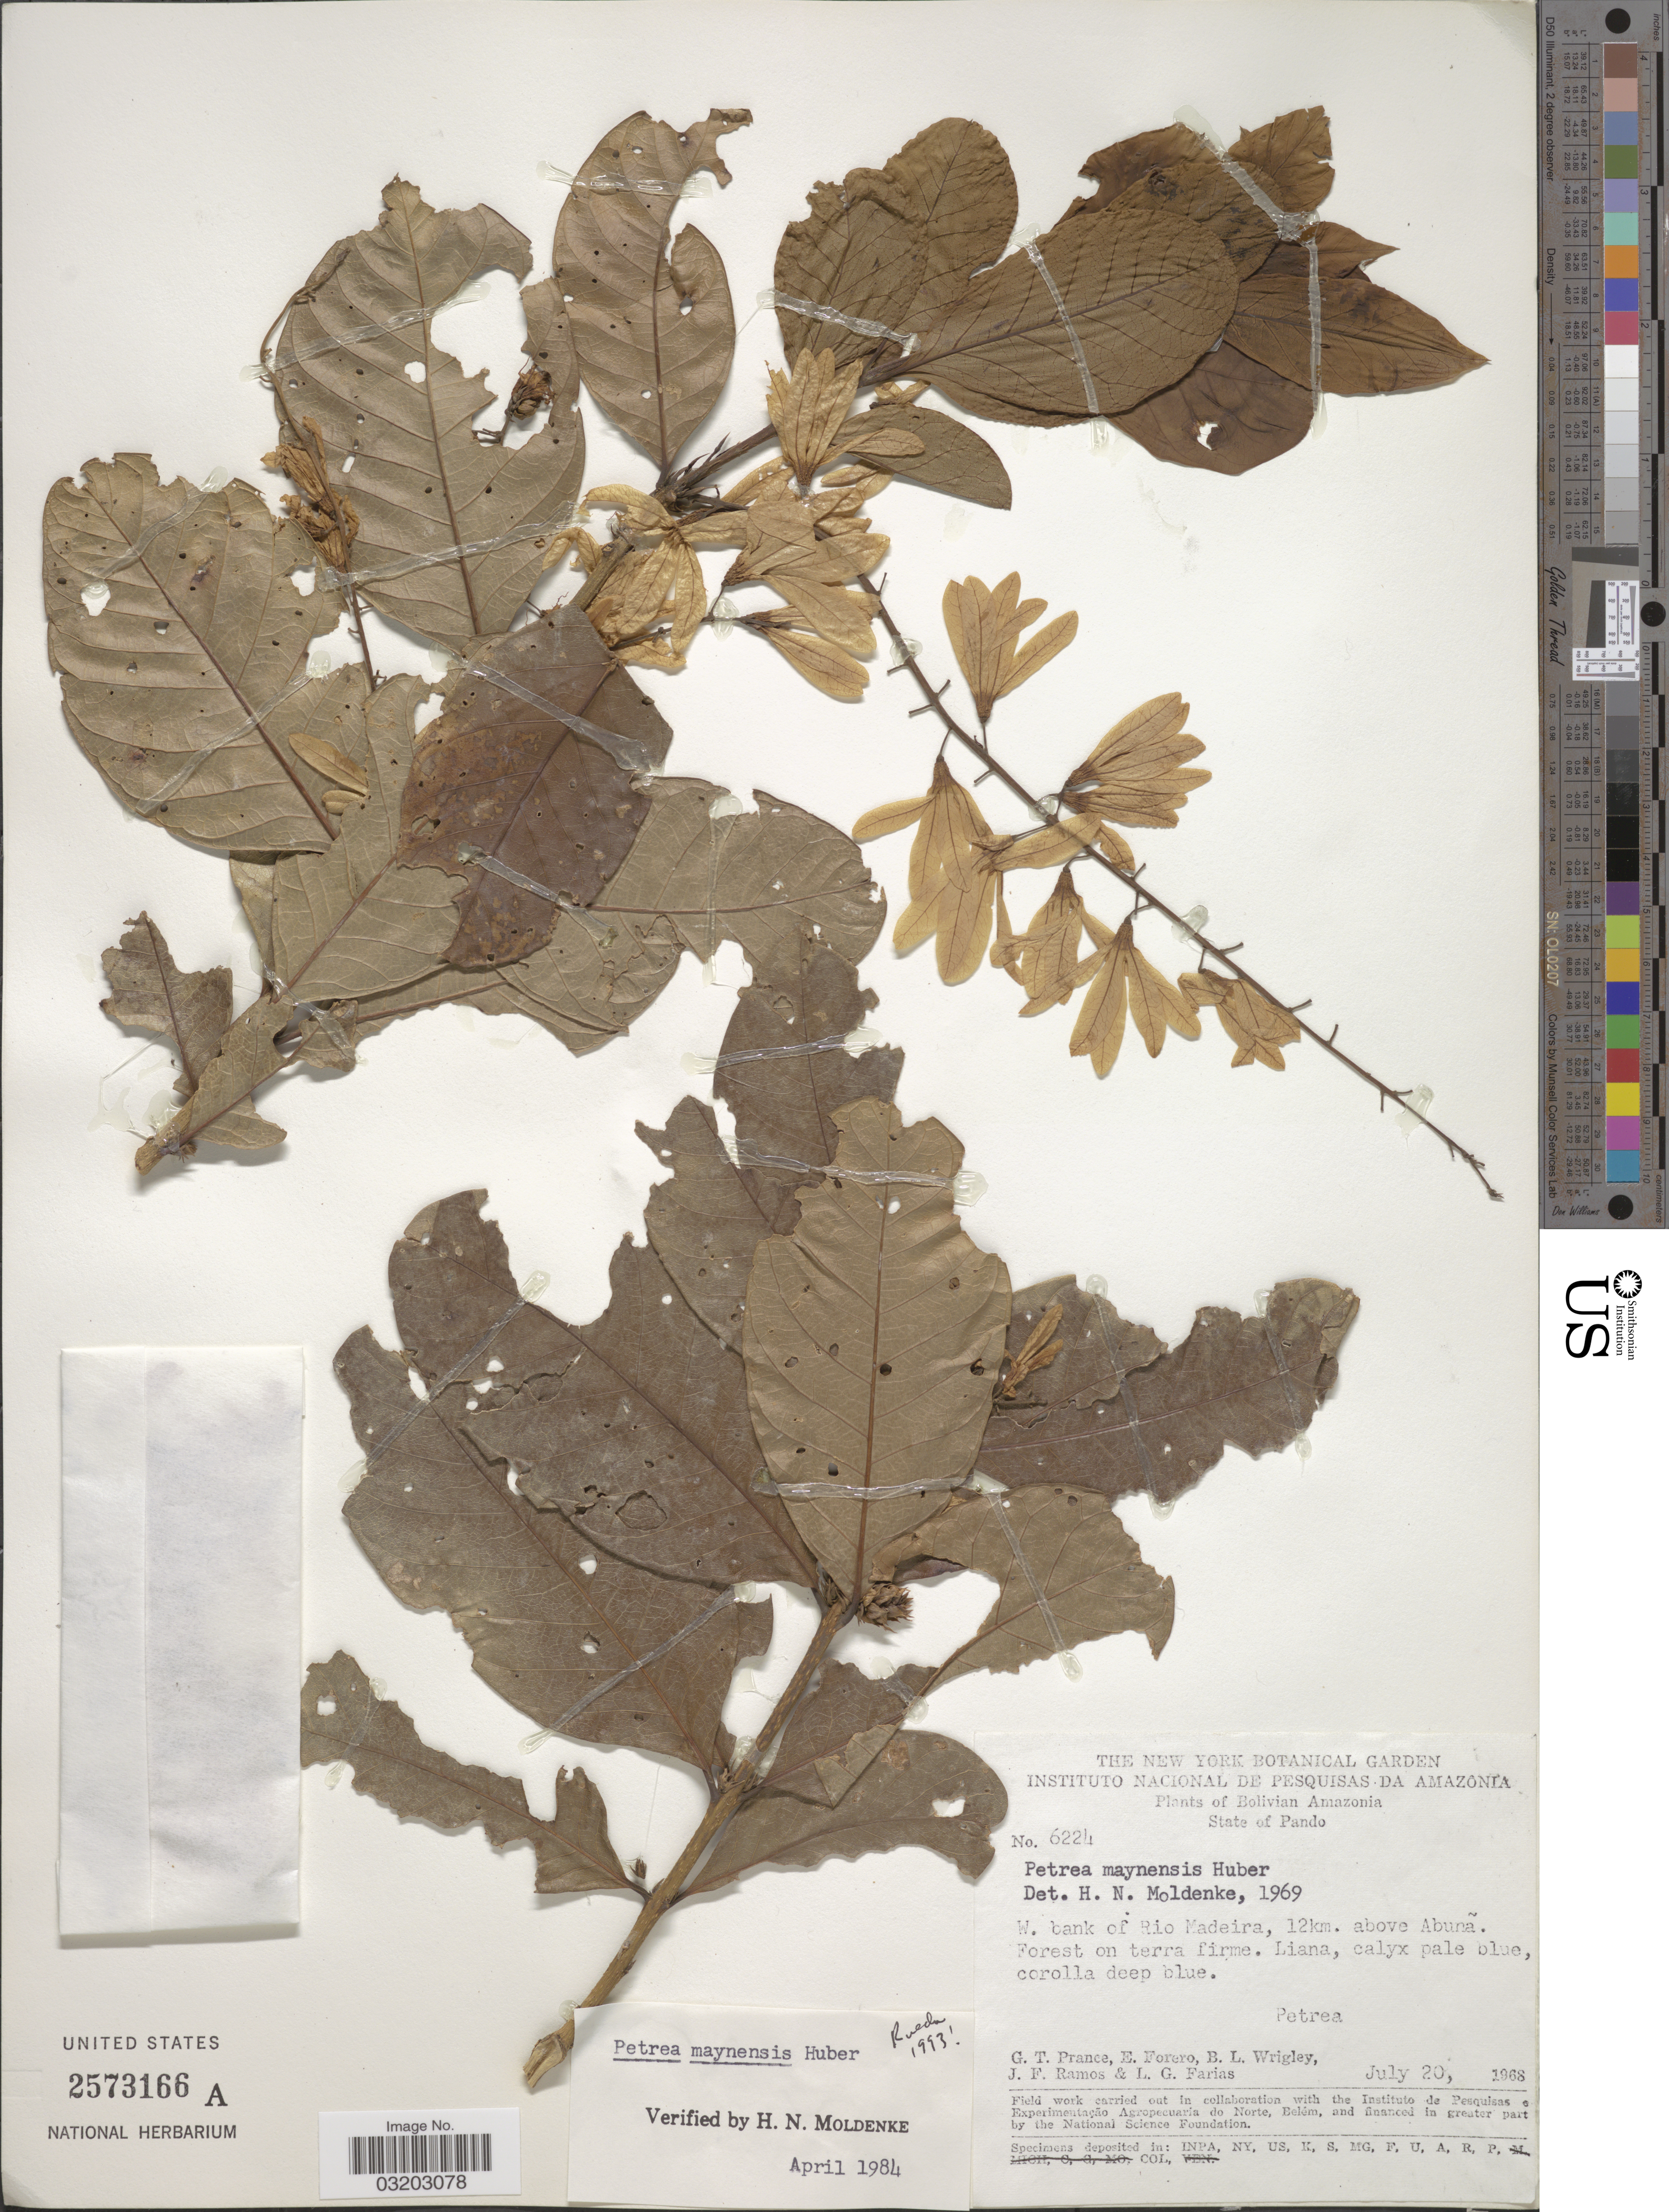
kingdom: Plantae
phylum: Tracheophyta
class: Magnoliopsida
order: Lamiales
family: Verbenaceae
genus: Petrea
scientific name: Petrea maynensis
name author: Huber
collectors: G. T. Prance, E. Forero, B. L. Wrigley, J. F. Ramos & L. G. Farias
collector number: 6224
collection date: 1968-07-20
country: Bolivia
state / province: Pando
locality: Bolivian Amazonia. W. bank of Rio Madeira, 12 km. above Abunã.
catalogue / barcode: US 2573166A